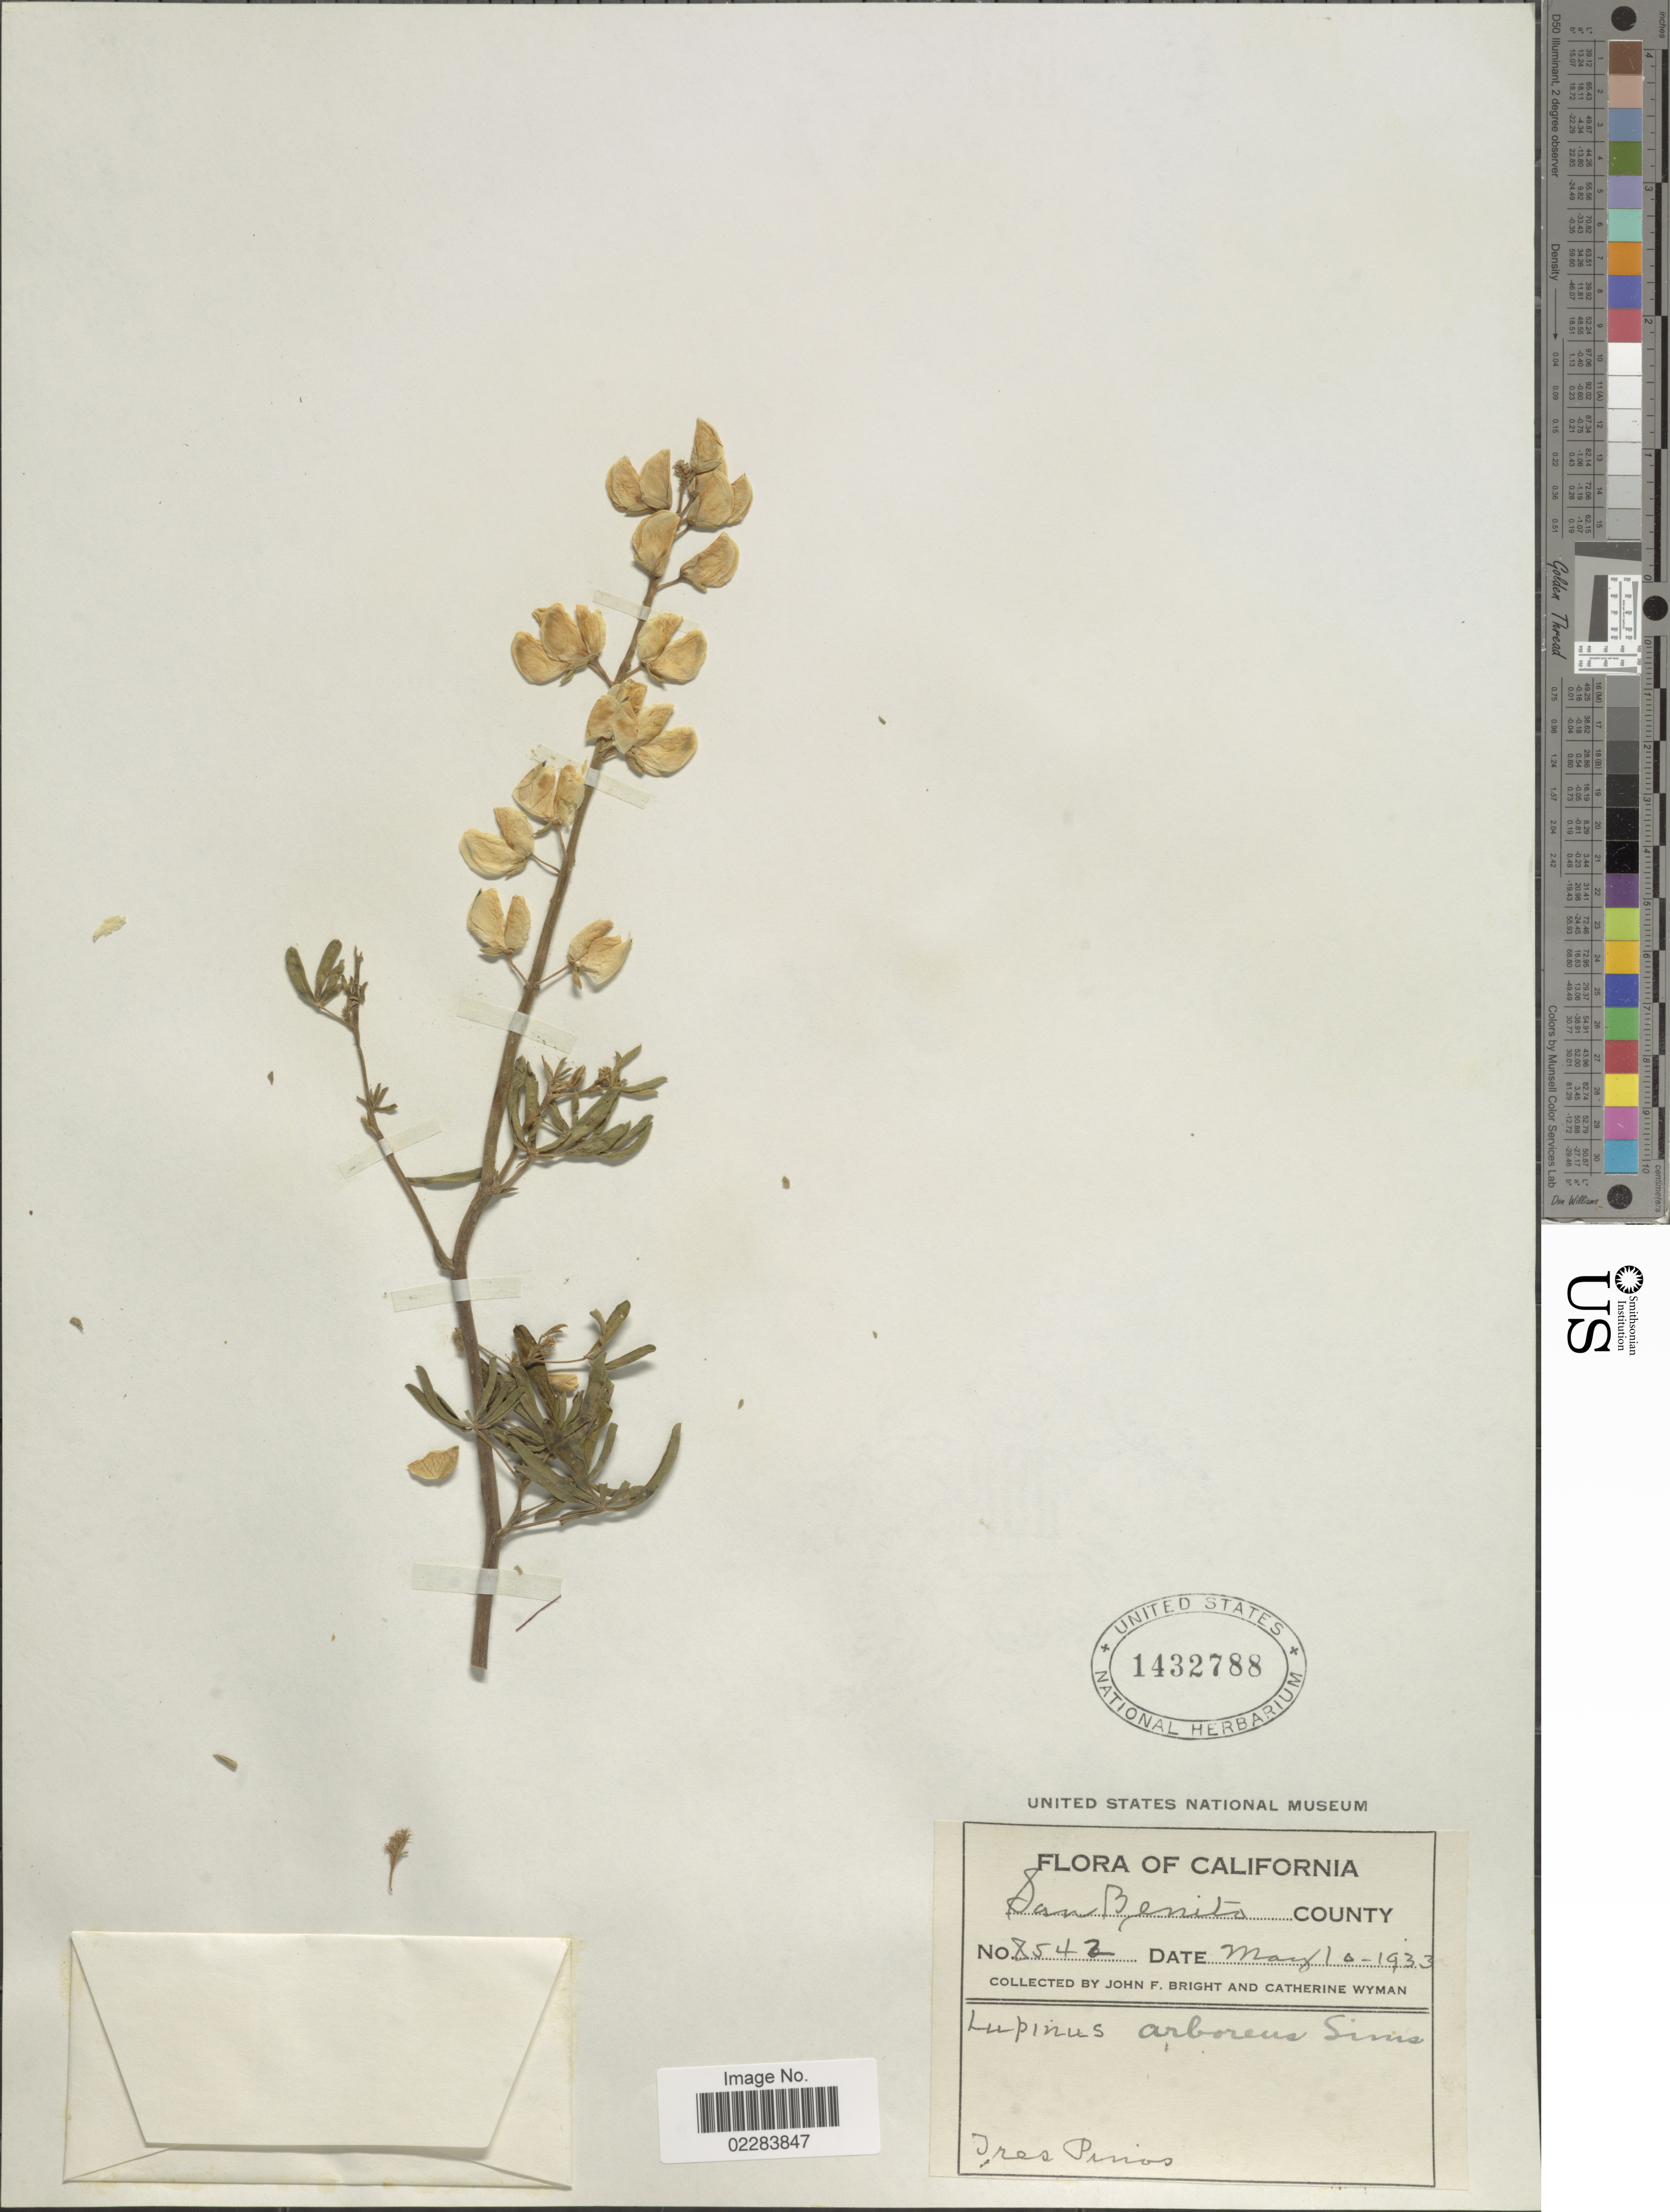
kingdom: Plantae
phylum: Tracheophyta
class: Magnoliopsida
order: Fabales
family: Fabaceae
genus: Lupinus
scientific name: Lupinus arboreus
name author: Sims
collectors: J. Bright & C. Wyman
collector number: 8542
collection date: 1933-05-10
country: United States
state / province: California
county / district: San Benito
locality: San Benito County. Tres Pinos.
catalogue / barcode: US 1432788